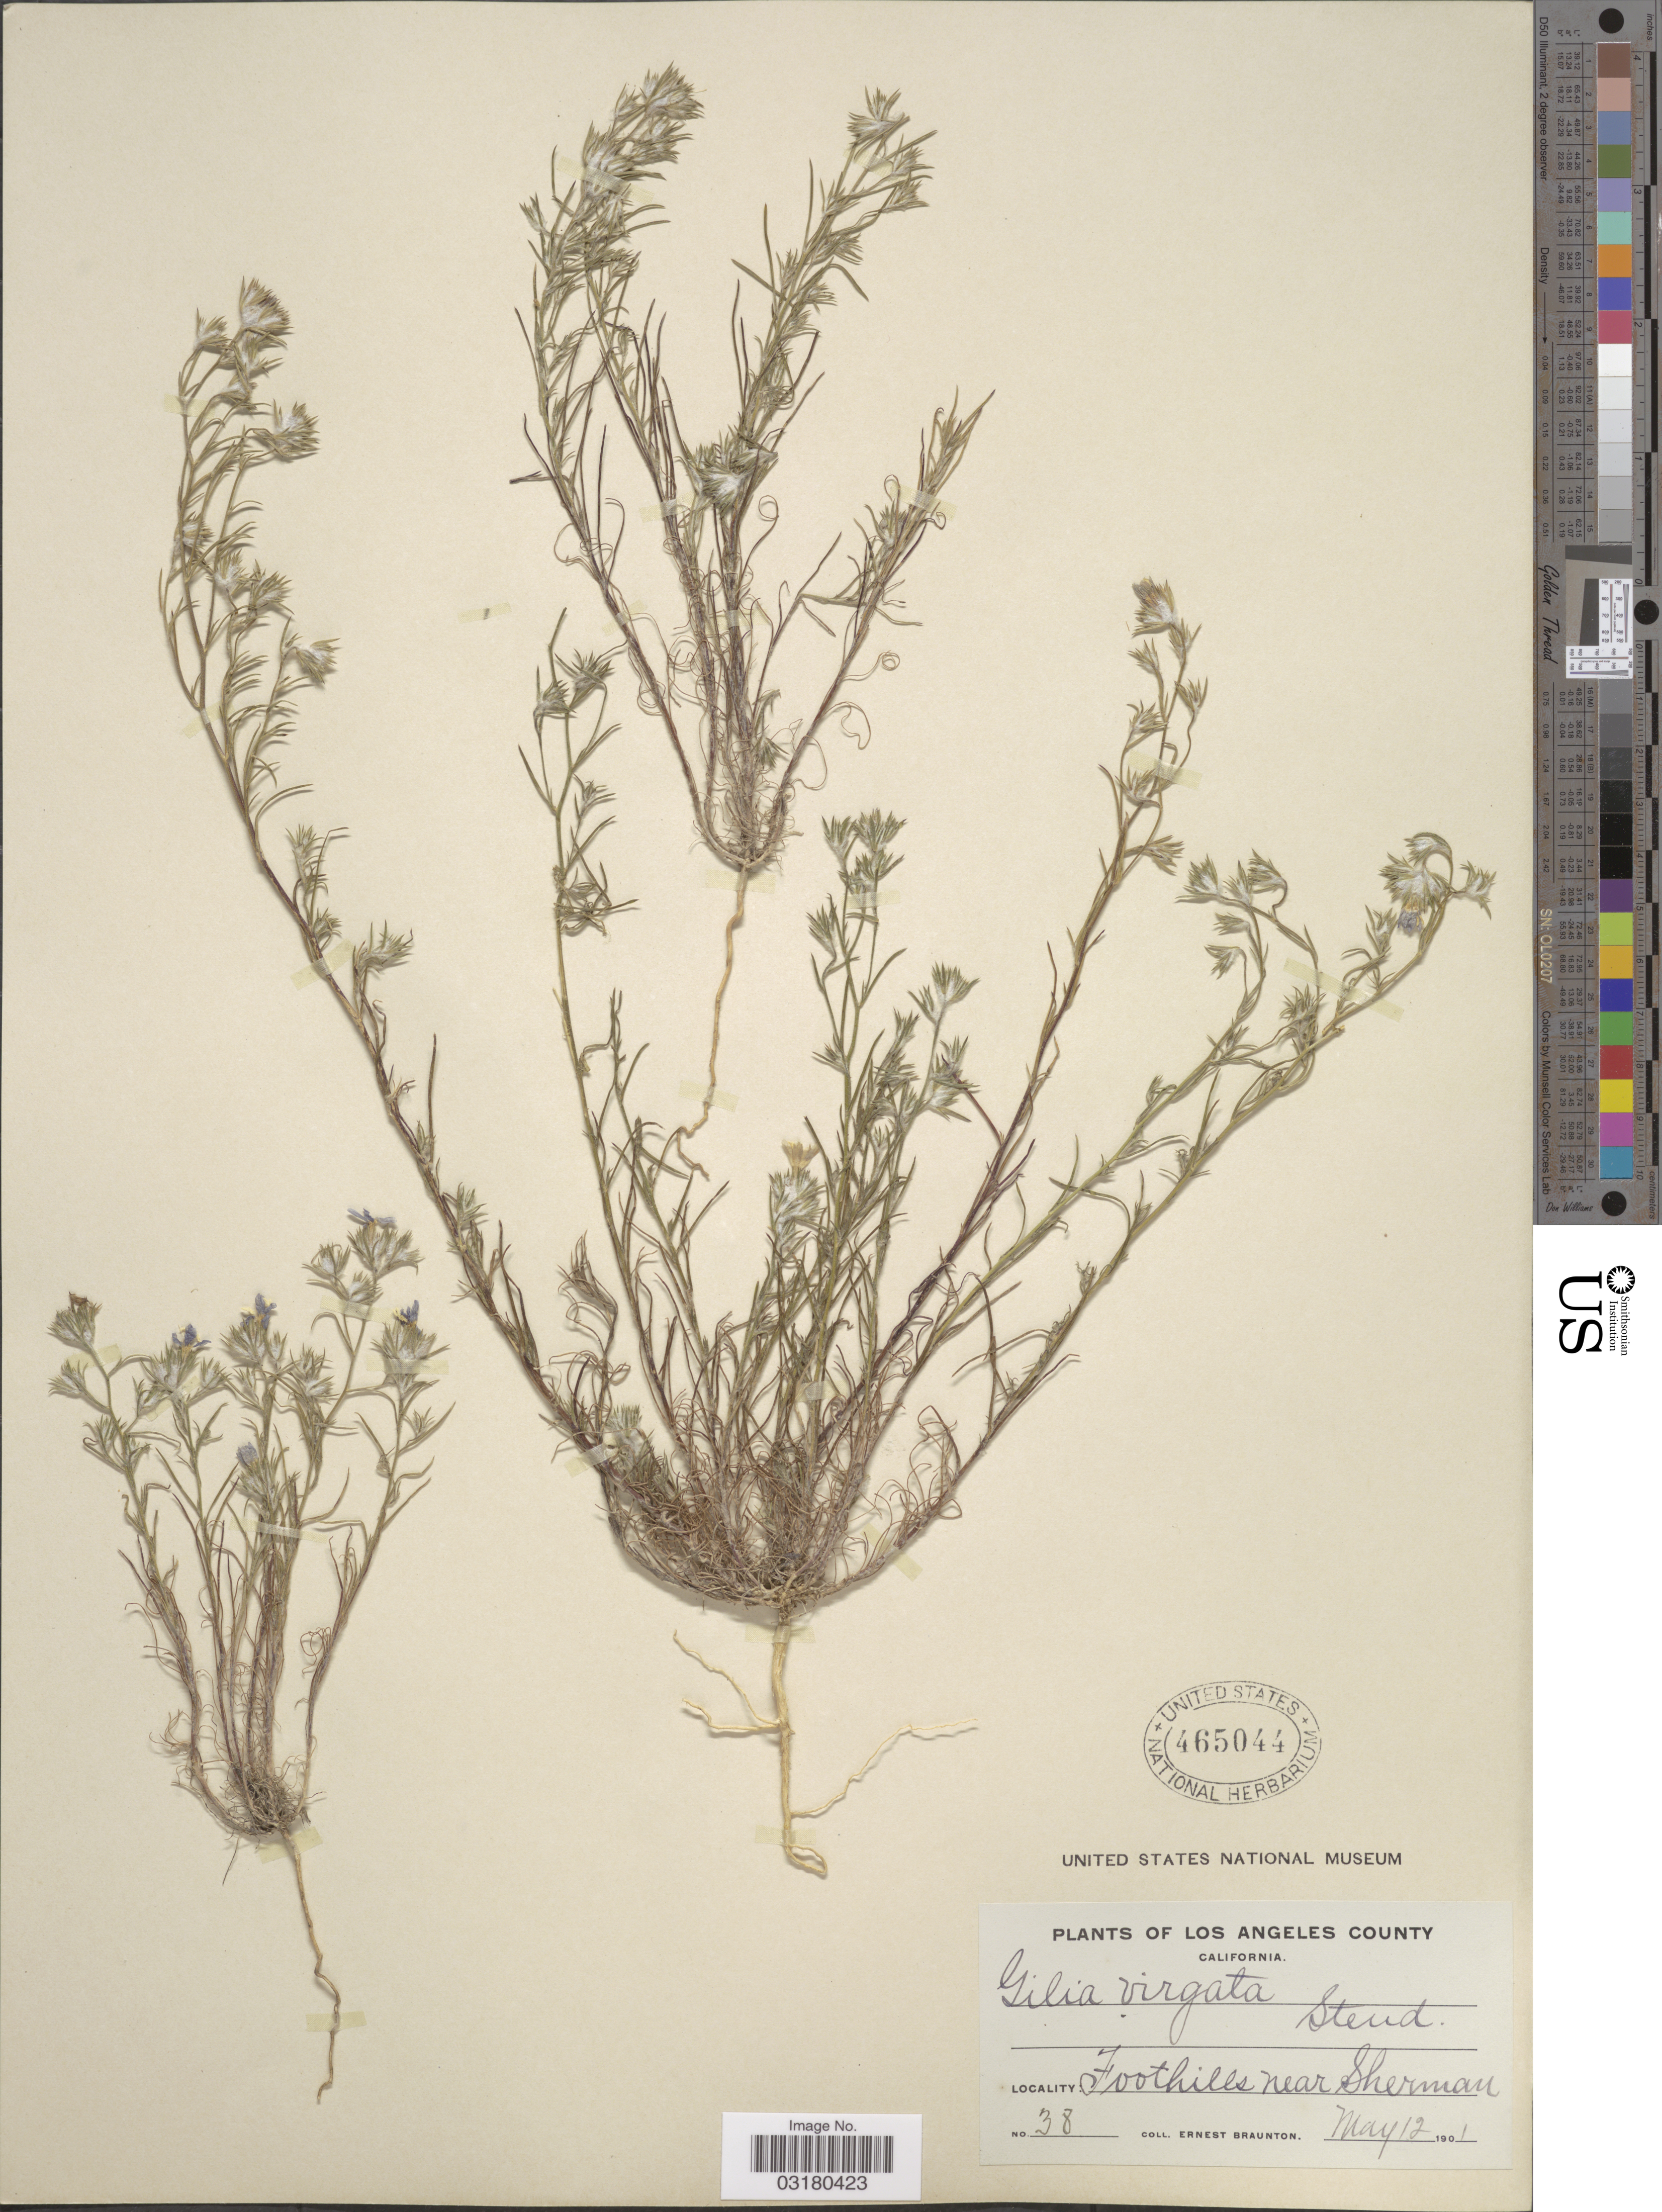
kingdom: Plantae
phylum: Tracheophyta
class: Magnoliopsida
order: Ericales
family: Polemoniaceae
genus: Eriastrum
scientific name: Eriastrum sapphirinum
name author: (Eastw.) H. Mason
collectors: E. Braunton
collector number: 38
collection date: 1901-05-12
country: United States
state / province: California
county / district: Los Angeles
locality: Los Angeles County. Foothills near Sherman.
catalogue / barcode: US 465044